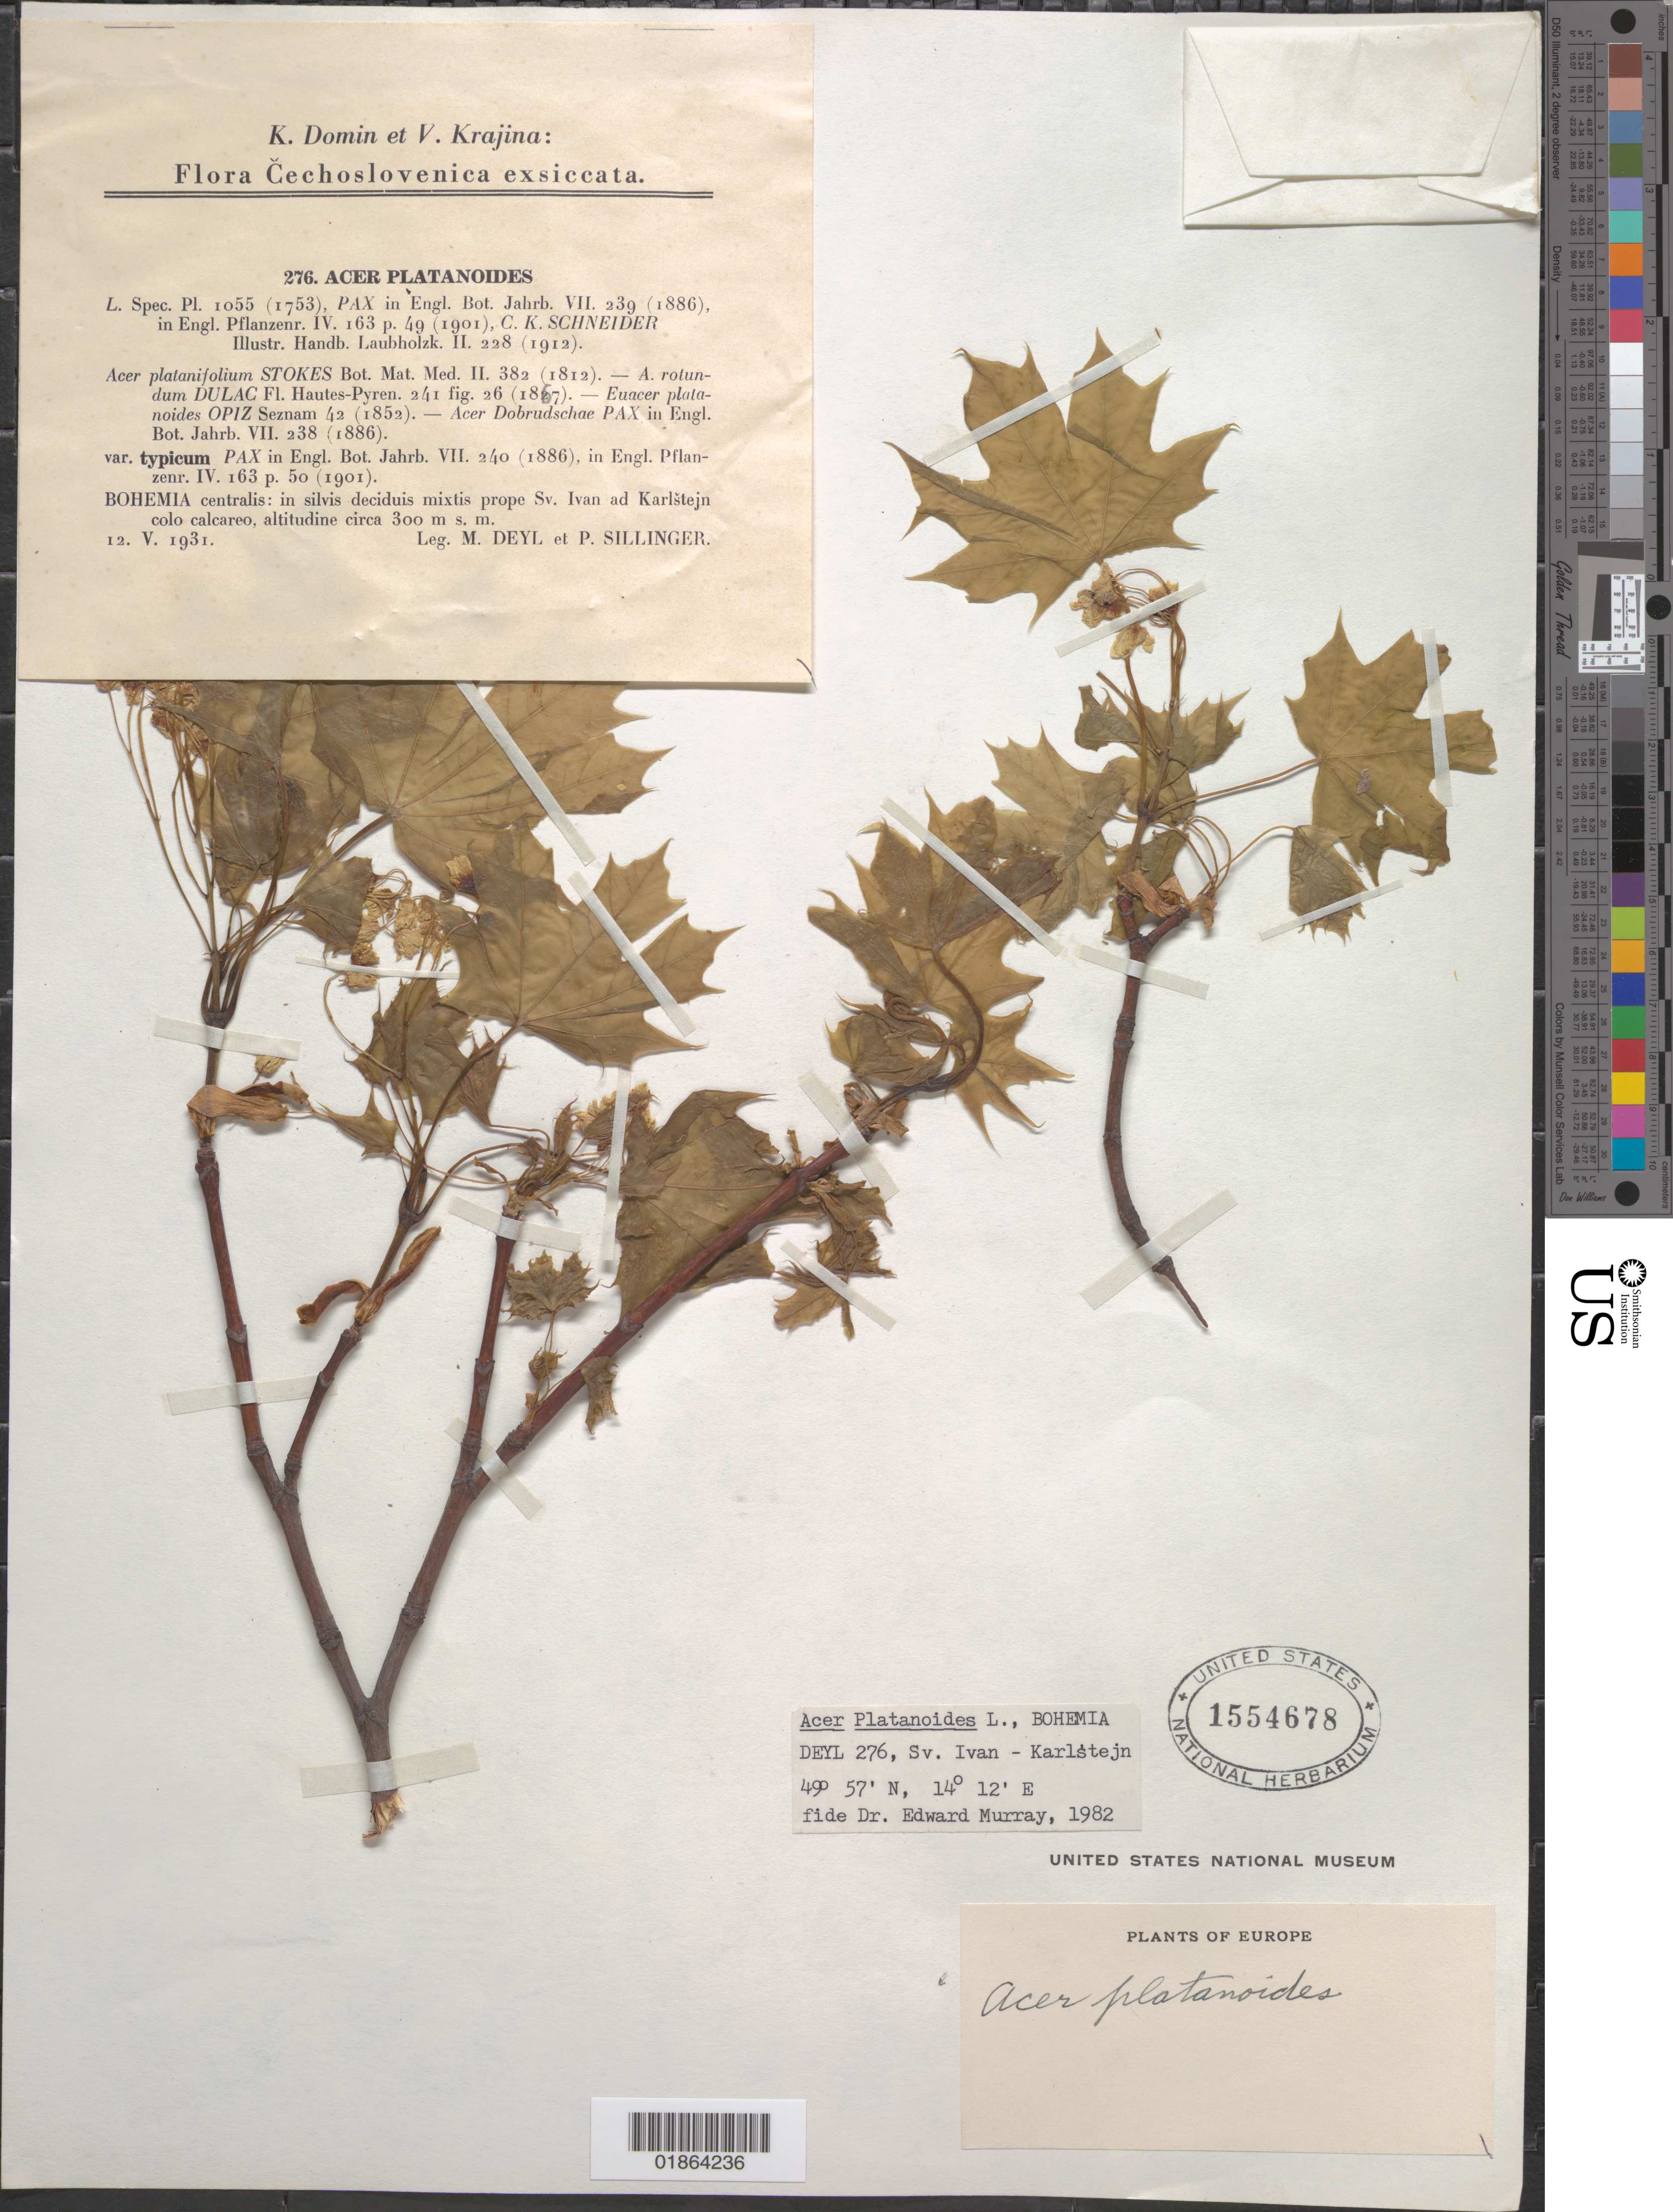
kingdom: Plantae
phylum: Tracheophyta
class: Magnoliopsida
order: Sapindales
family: Sapindaceae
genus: Acer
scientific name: Acer platanoides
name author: L.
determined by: Murray, Edward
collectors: M. Deyl & P. Sillinger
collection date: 1931-05-13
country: Czechia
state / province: Central Bohemian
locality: Sv. Ivan ad Karlštejn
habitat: In silvis deciduis mixtis. Colo calcareo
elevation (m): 300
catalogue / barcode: US 1554678